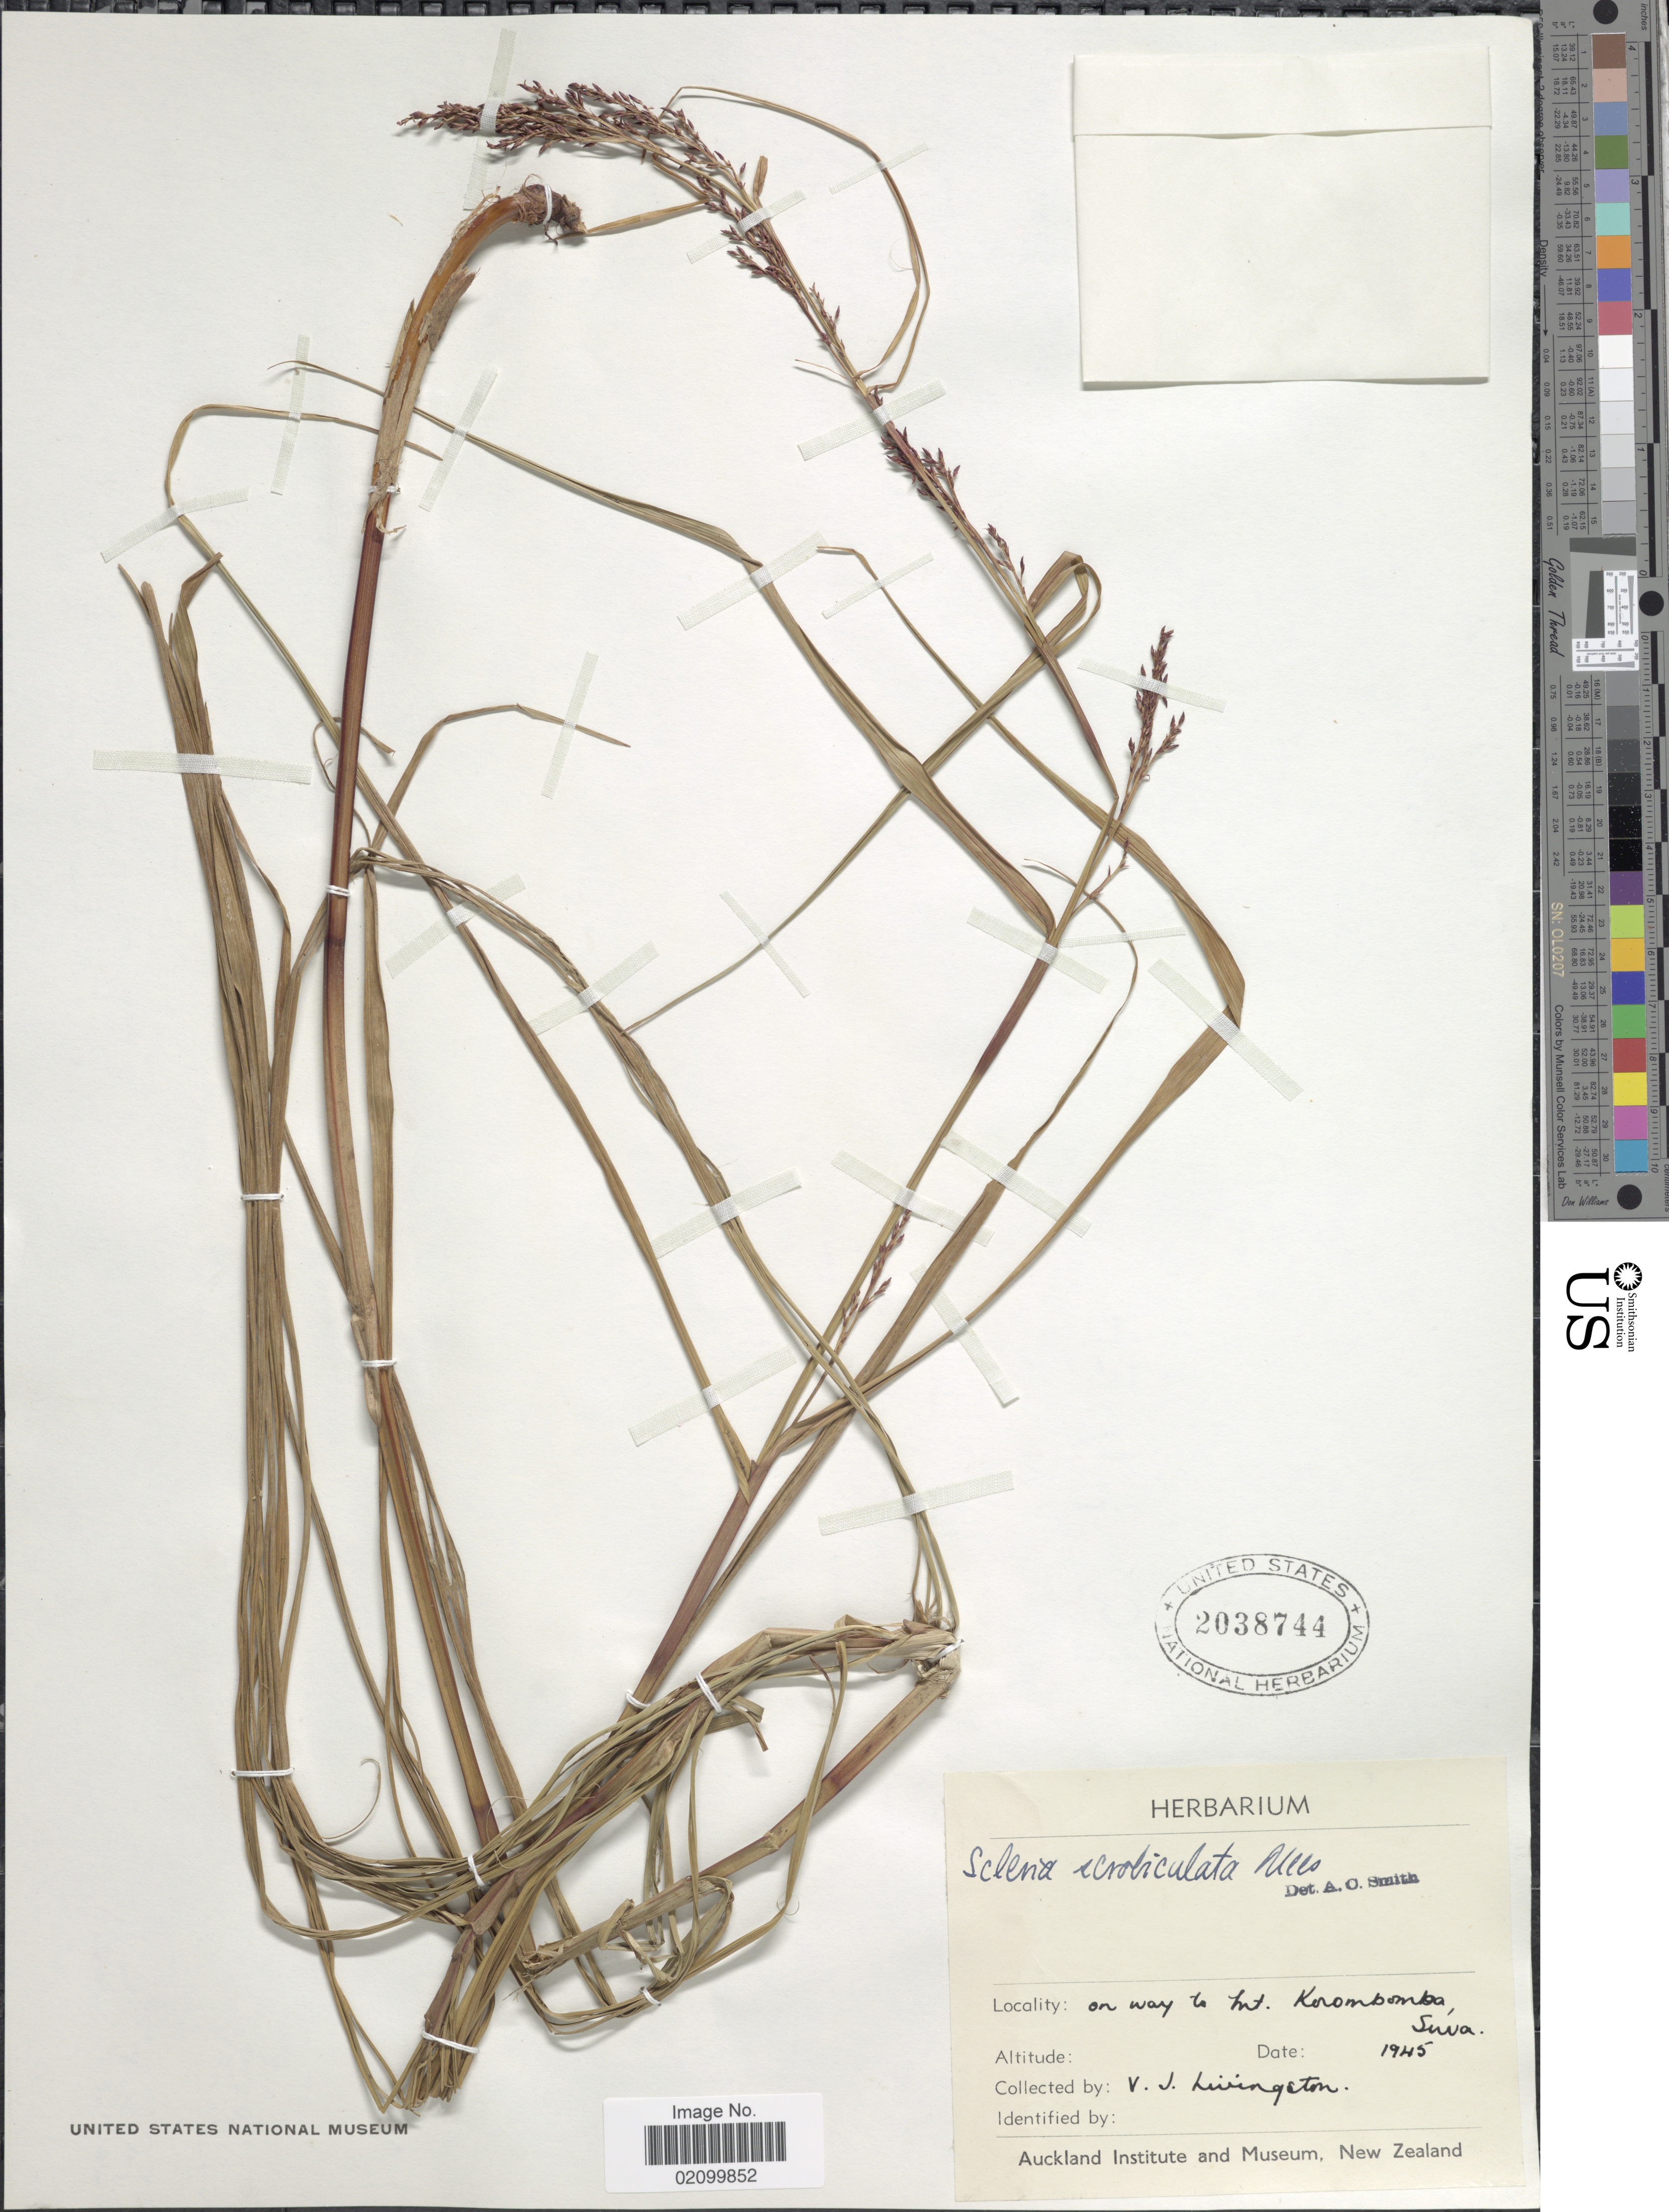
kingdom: Plantae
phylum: Tracheophyta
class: Liliopsida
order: Poales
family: Cyperaceae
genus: Scleria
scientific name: Scleria scrobiculata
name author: Nees & Meyen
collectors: V. Livingston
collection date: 1945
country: Fiji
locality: On way to Korombamba, Suva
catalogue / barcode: US 2038744